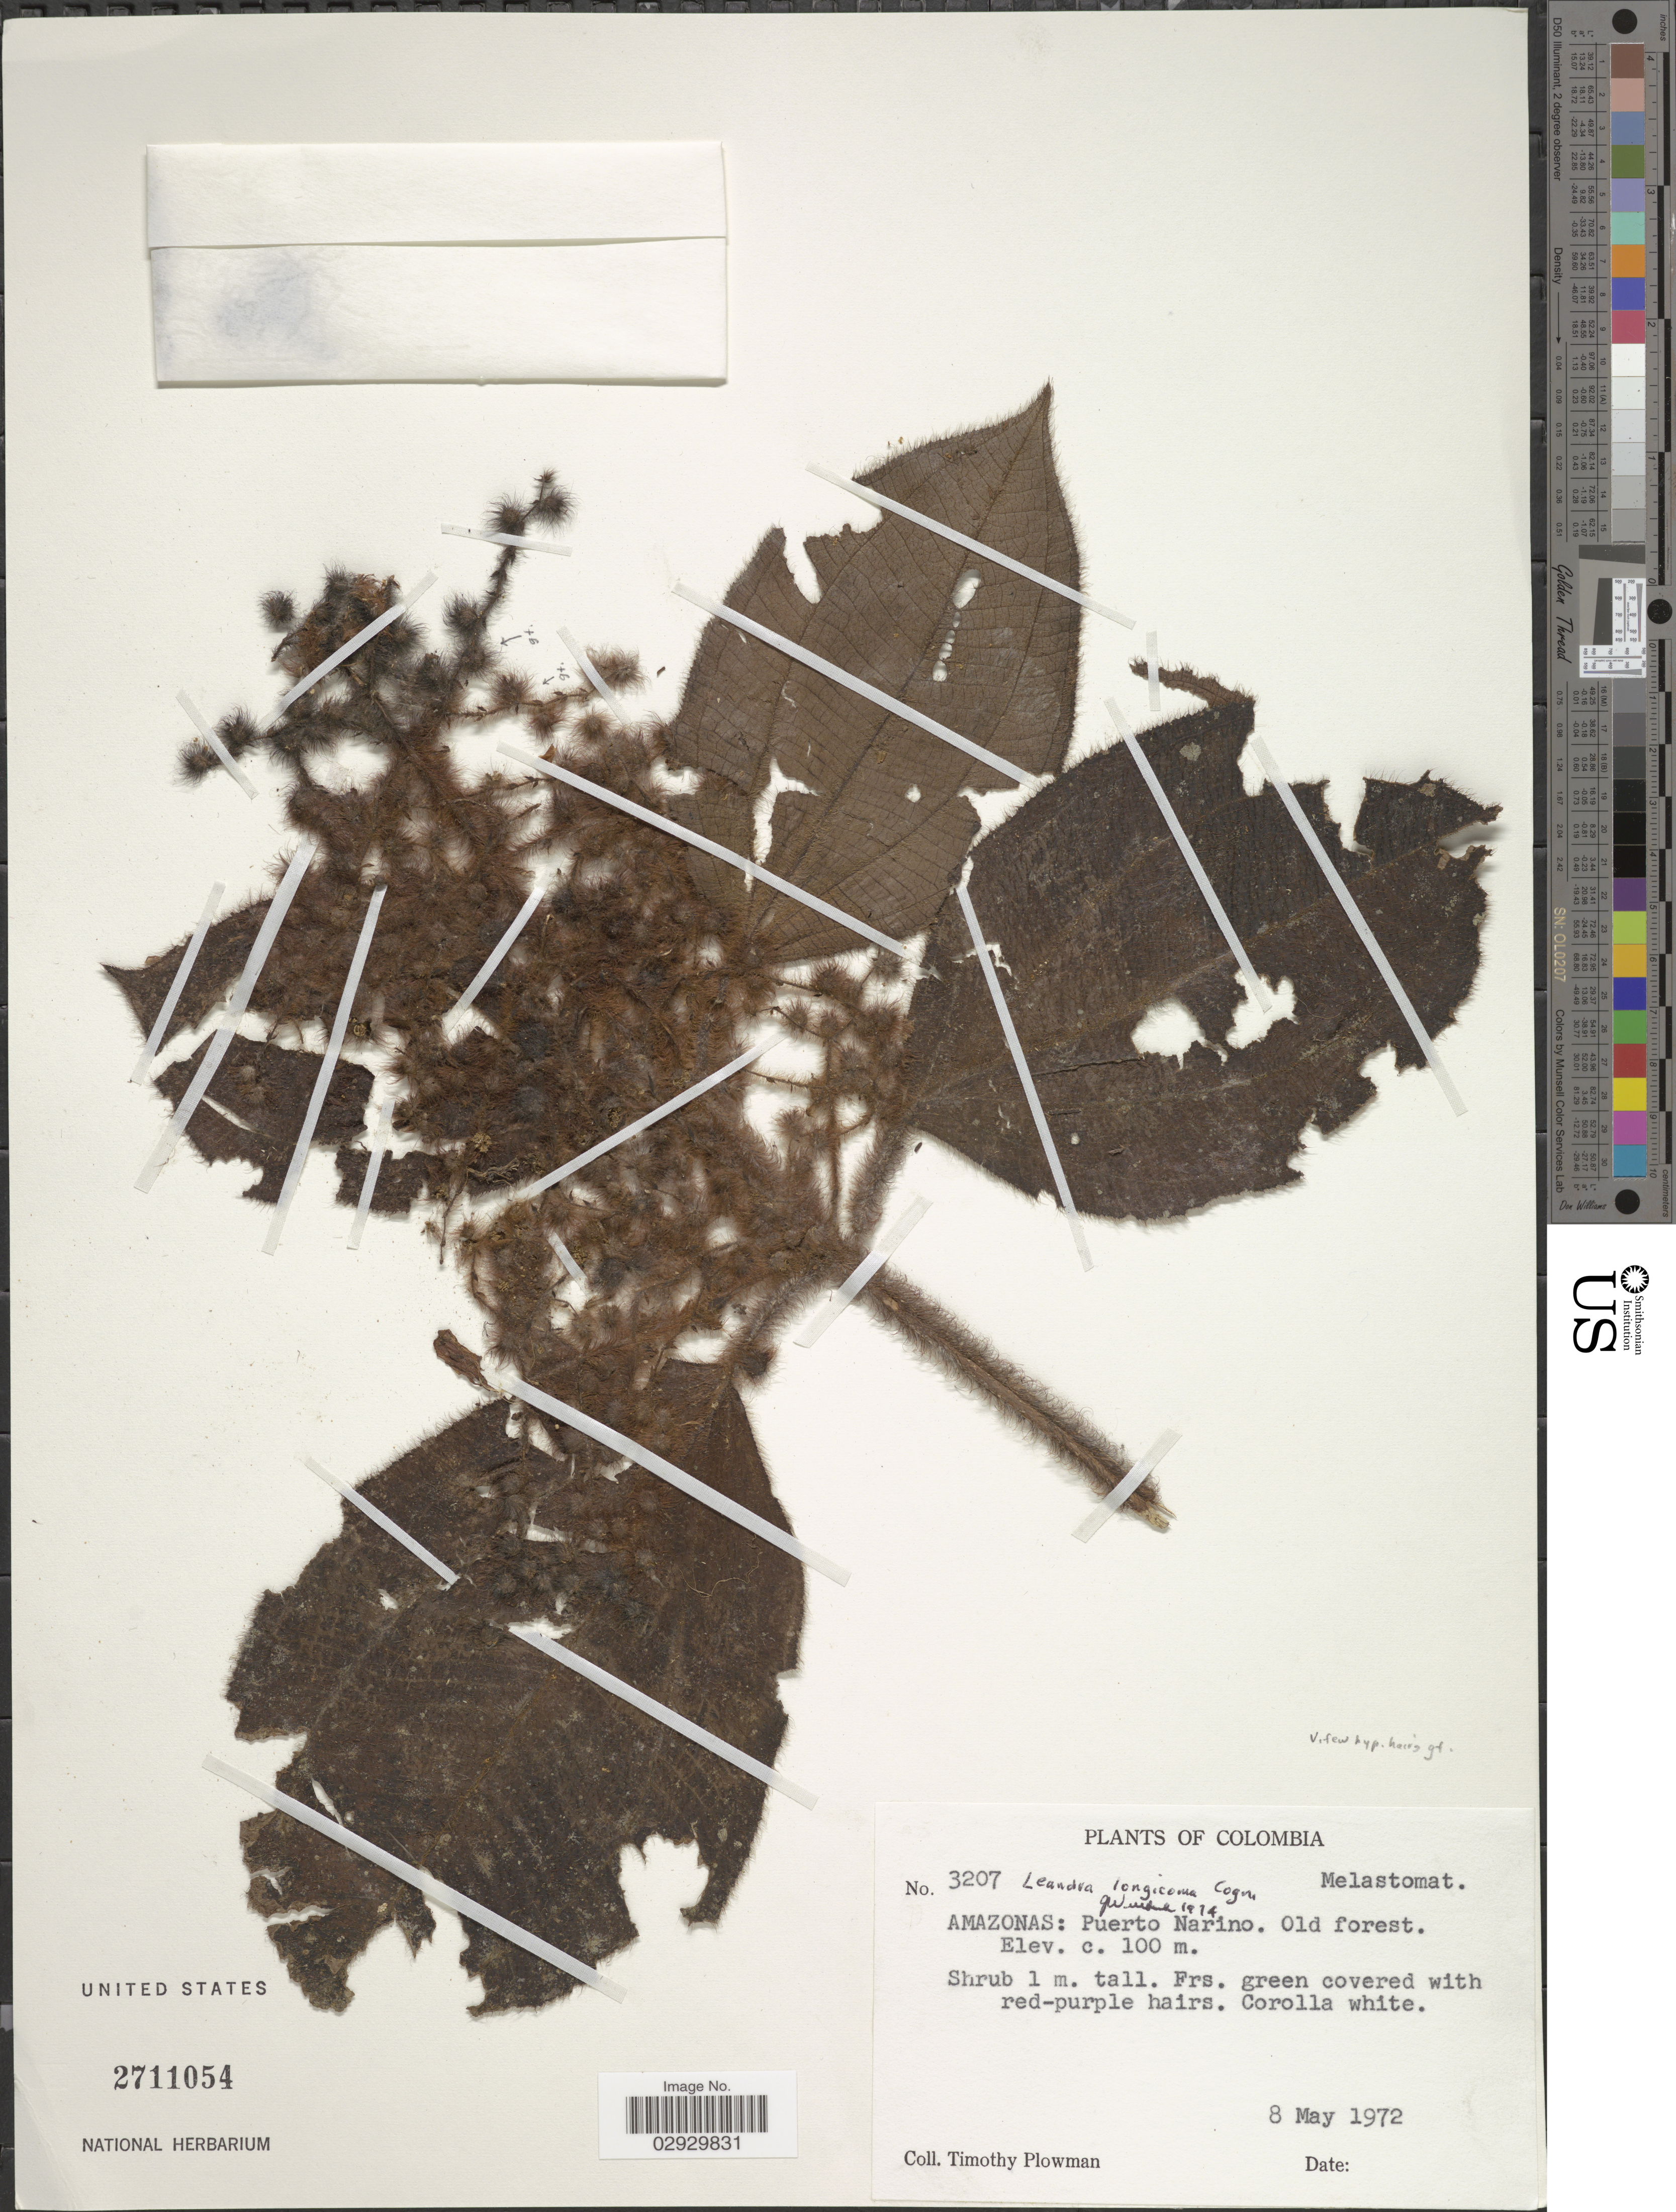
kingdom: Plantae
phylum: Tracheophyta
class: Magnoliopsida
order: Myrtales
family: Melastomataceae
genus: Leandra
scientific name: Leandra longicoma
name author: Cogn.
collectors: T. Plowman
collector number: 3207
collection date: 1972-05-08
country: Colombia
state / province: Amazônas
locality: Puerto Narino.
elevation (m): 100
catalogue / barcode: US 2711054